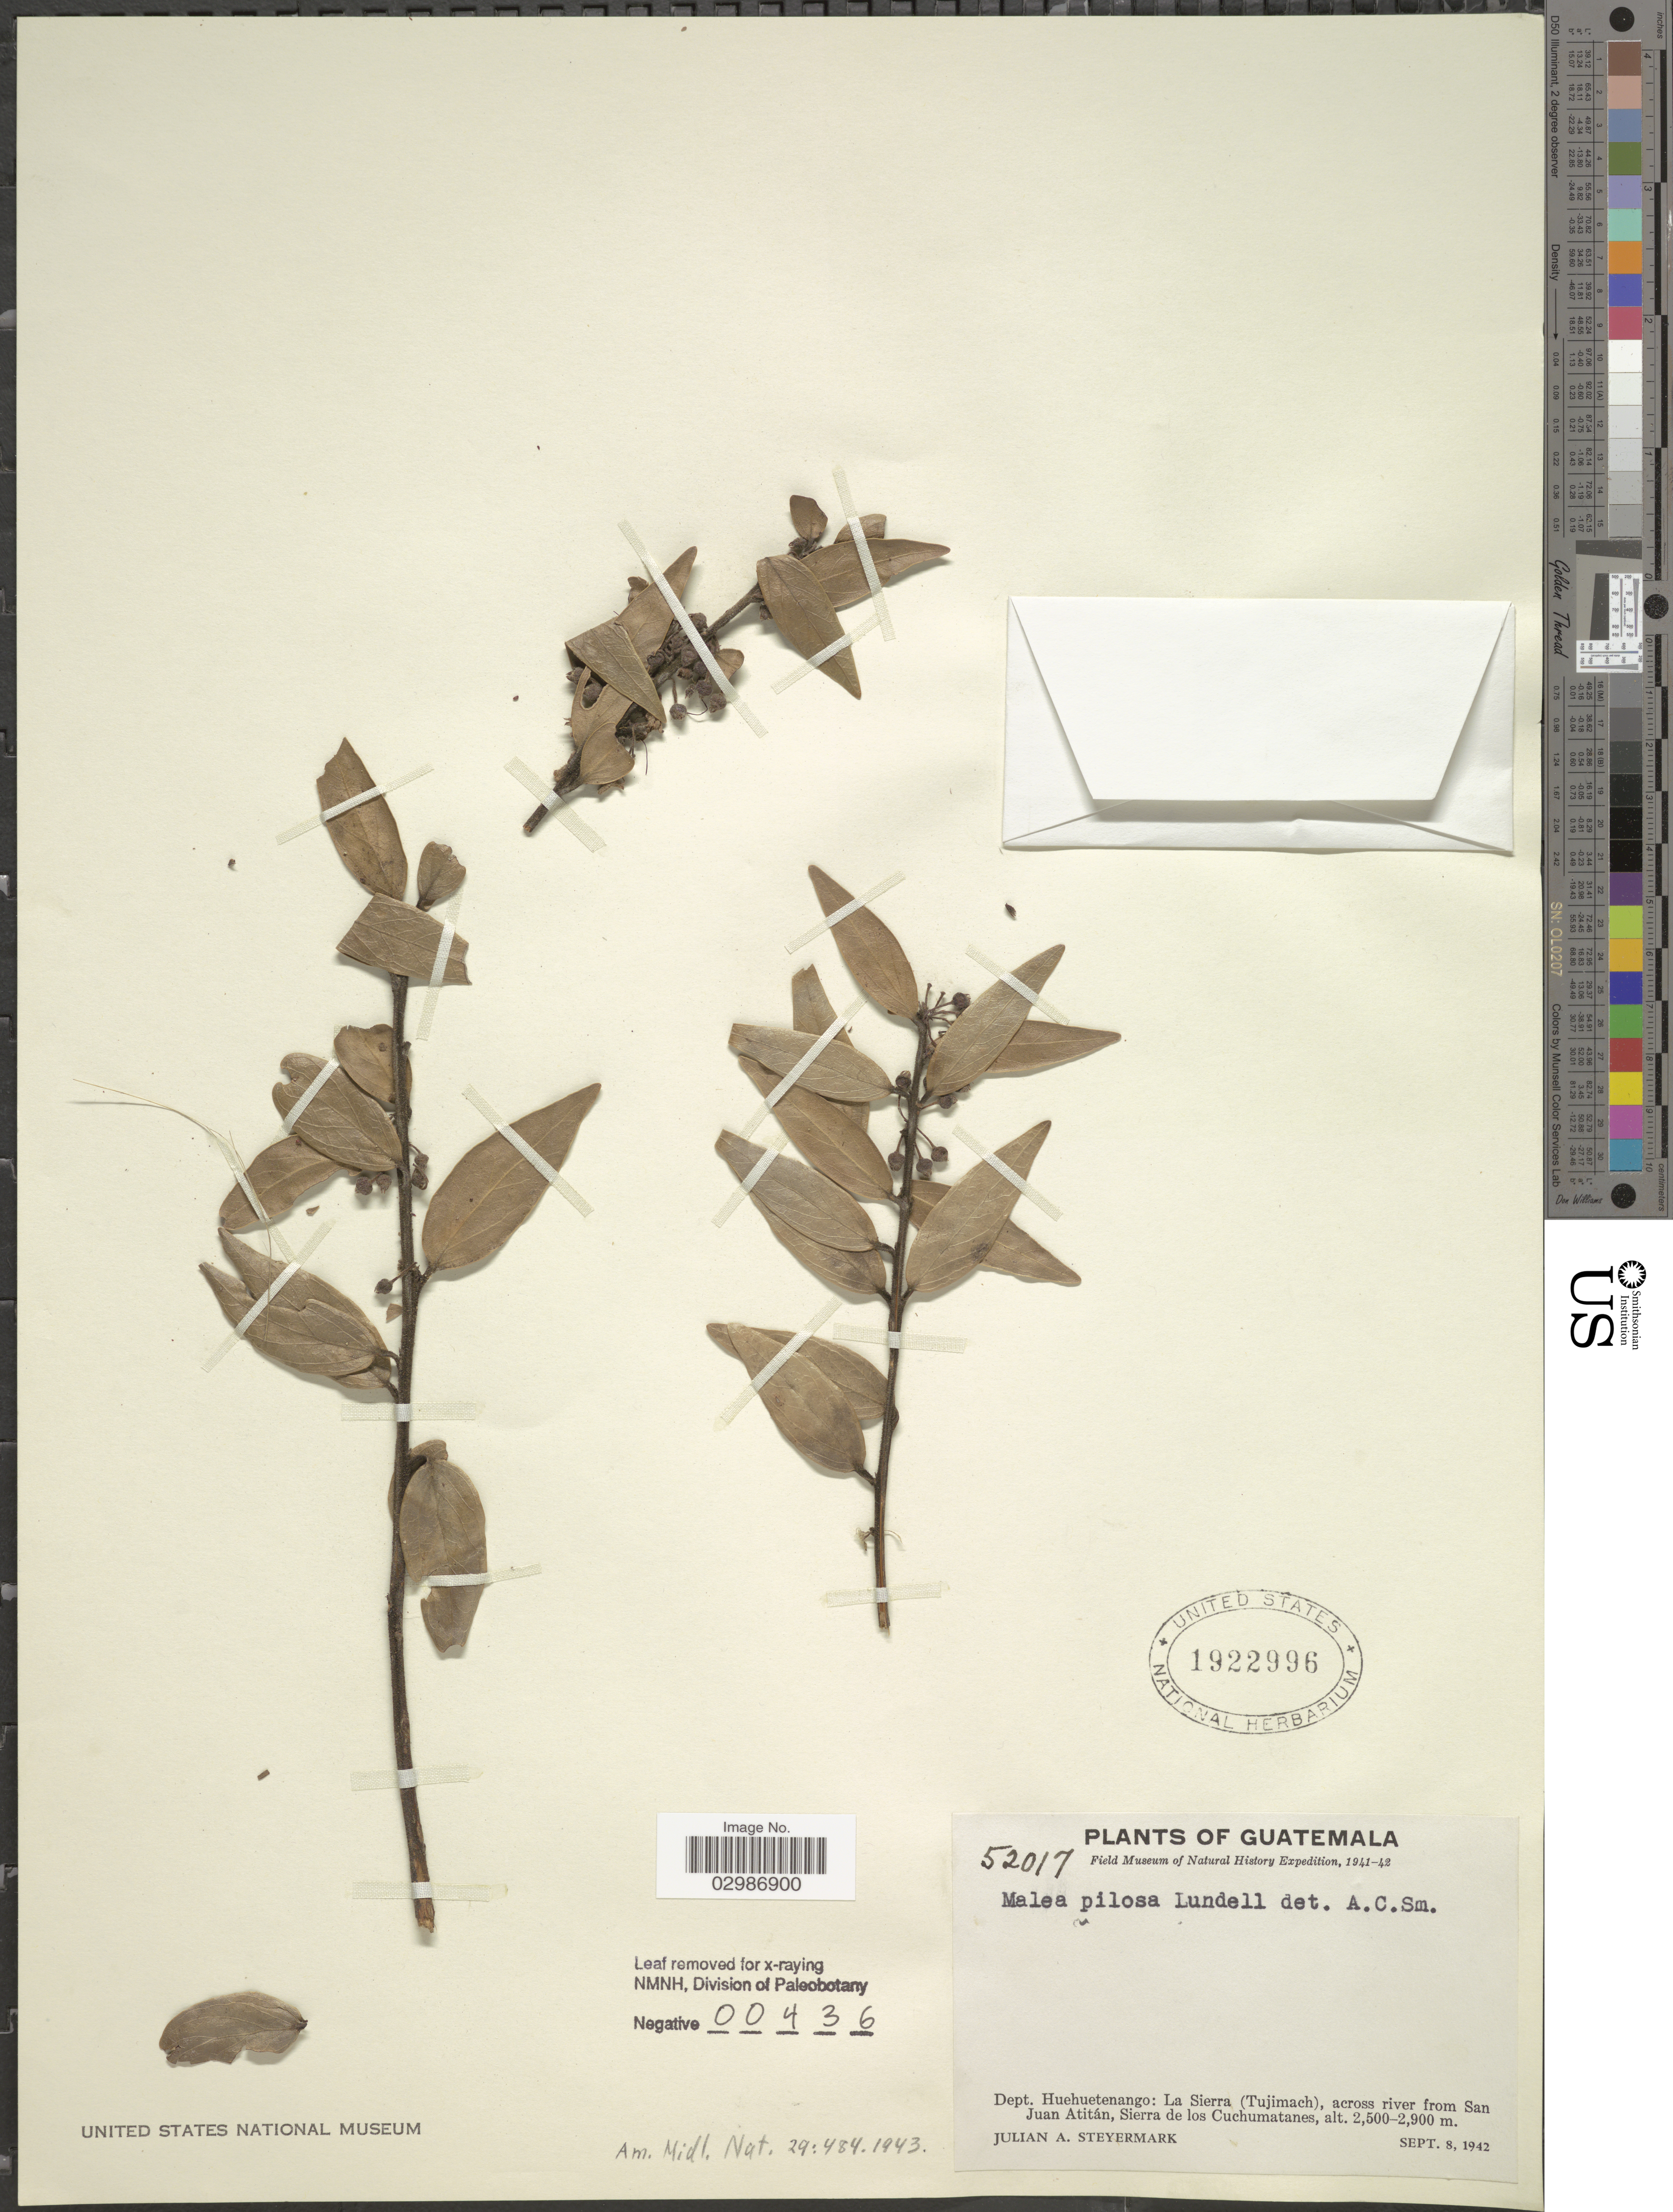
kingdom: Plantae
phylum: Tracheophyta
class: Magnoliopsida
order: Ericales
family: Ericaceae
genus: Malea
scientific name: Malea pilosa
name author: Lundell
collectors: J. Steyermark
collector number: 52017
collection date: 1942-09-08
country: Guatemala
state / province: Huehuetenango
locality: Dept. Huehuetenango: La Sierra (Tujimach), across river from San Juan Atitán, Sierra de los Cuchumatanes.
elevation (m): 2500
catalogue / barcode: US 1922996